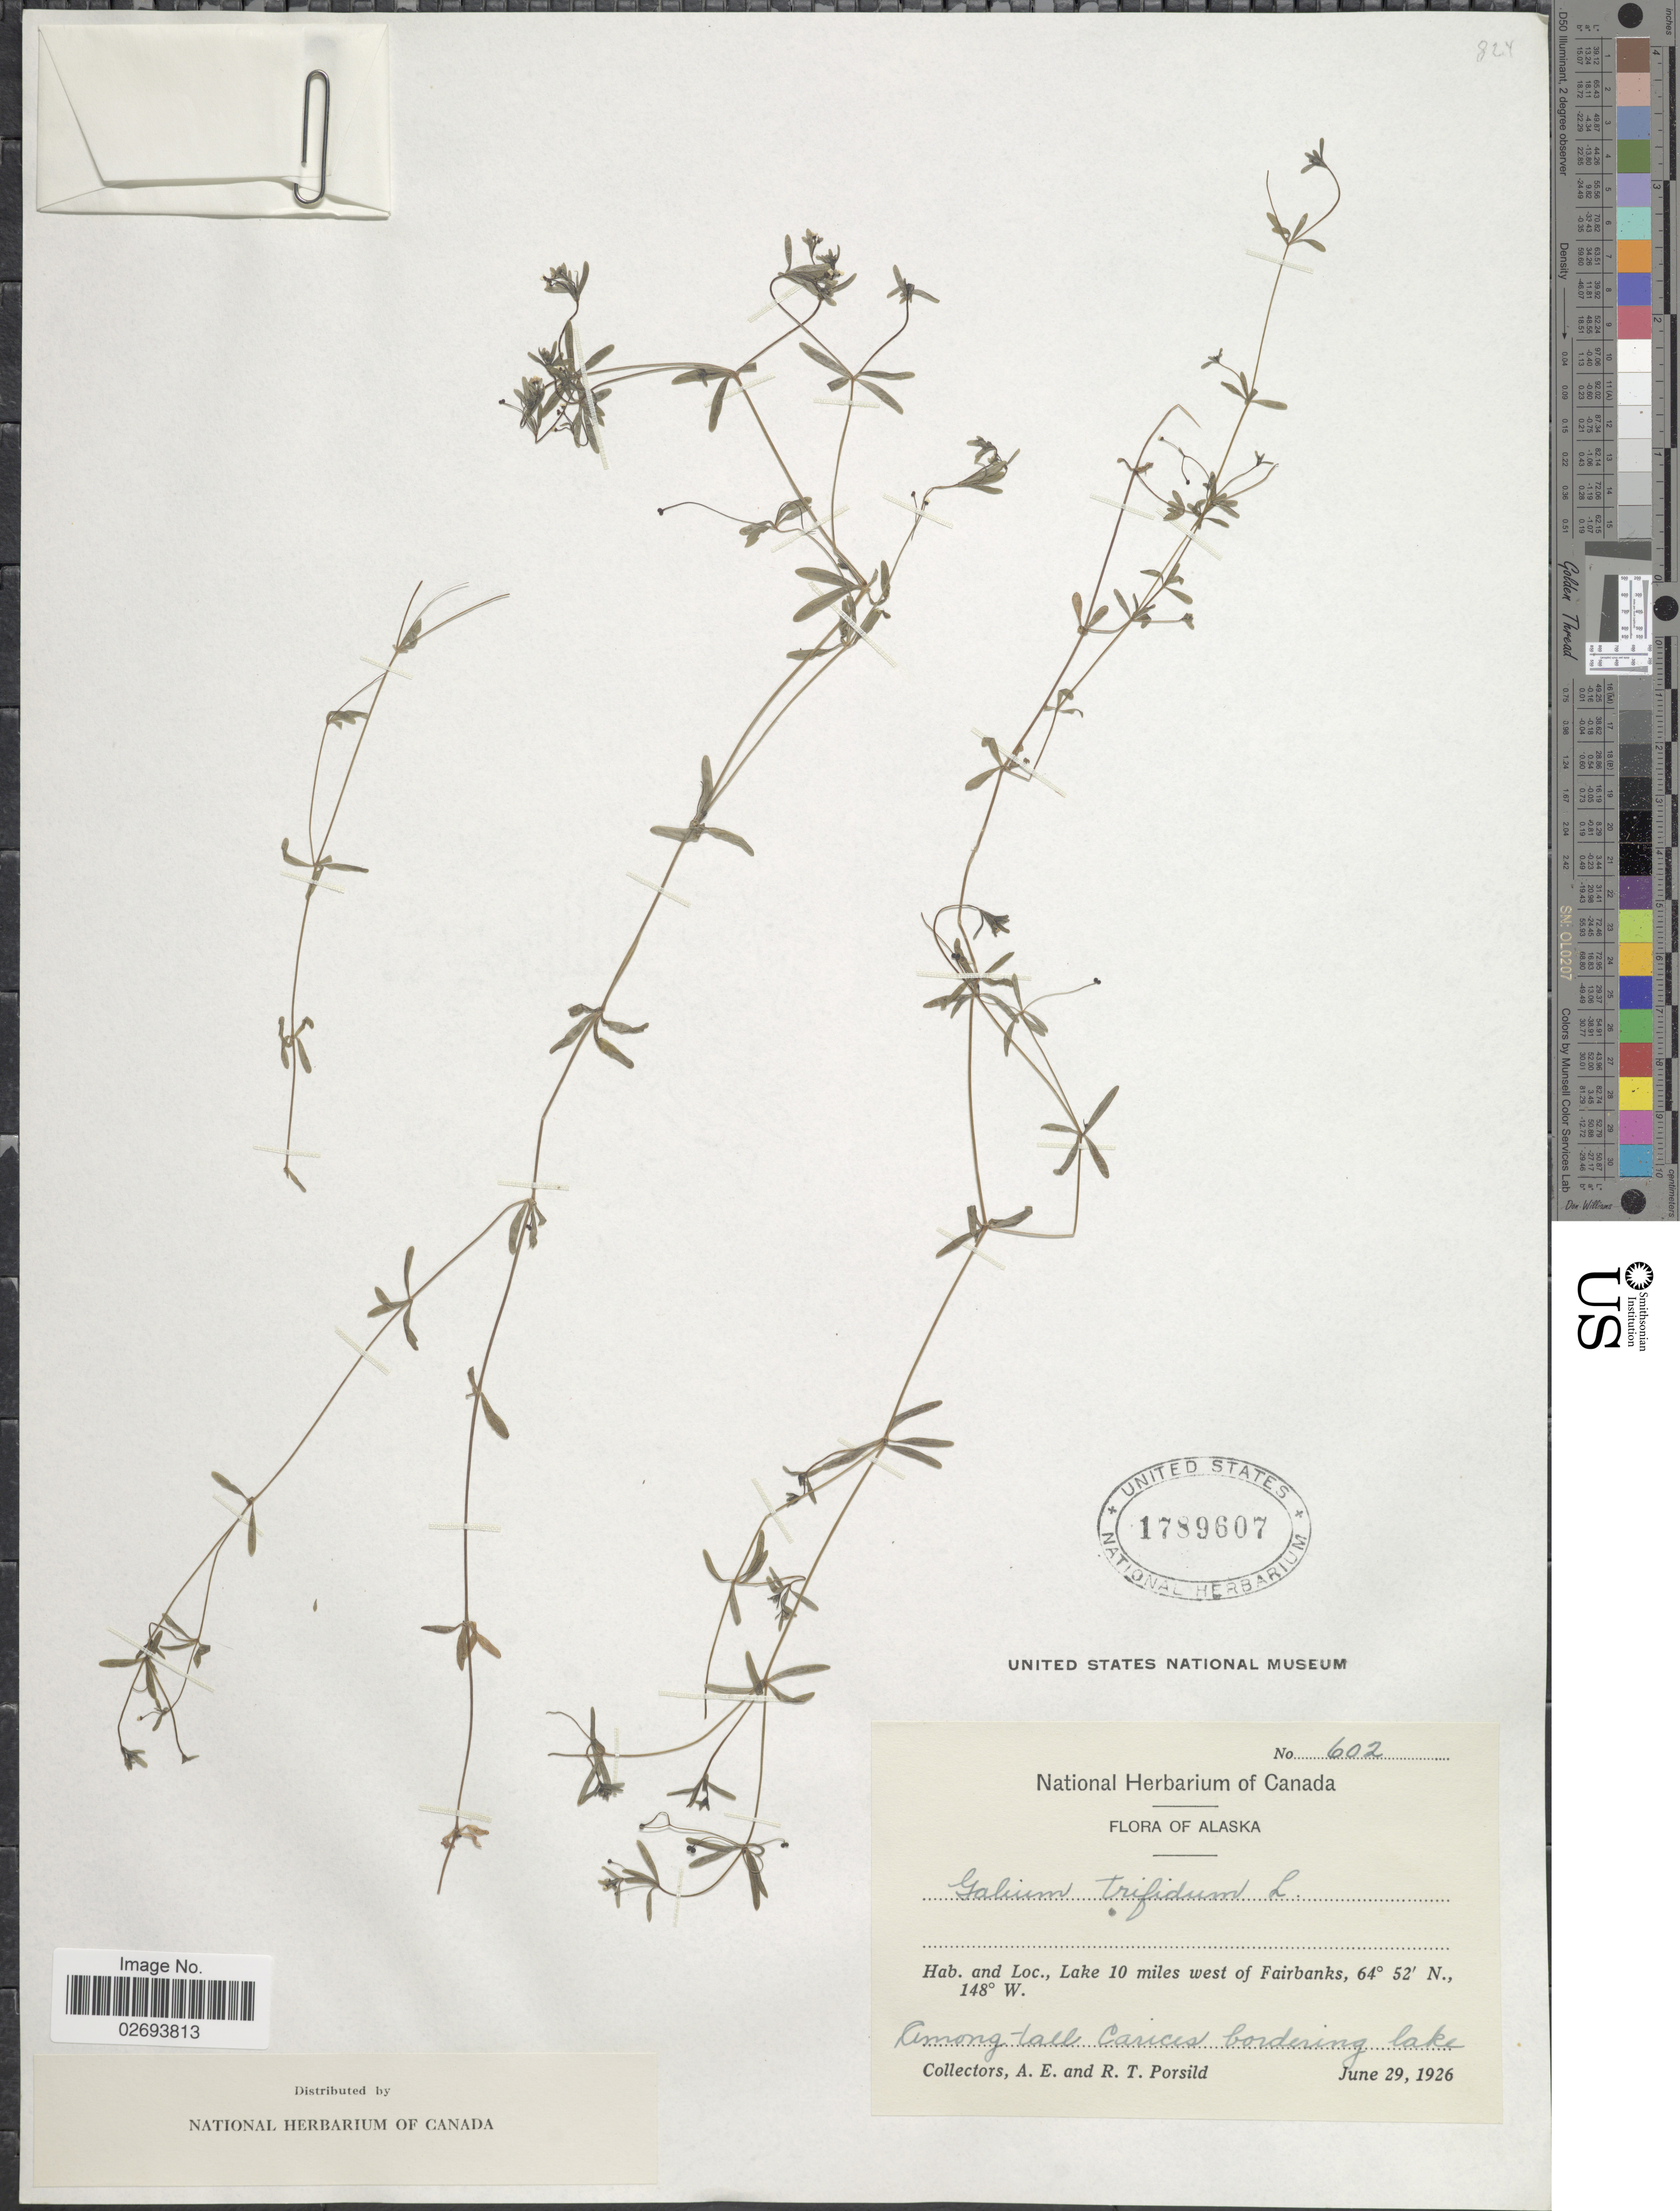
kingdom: Plantae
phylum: Tracheophyta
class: Magnoliopsida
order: Gentianales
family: Rubiaceae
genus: Galium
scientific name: Galium trifidum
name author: L.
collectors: A. E. Porsild & R. T. Porsild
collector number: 602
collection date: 1926-06-29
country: United States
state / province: Alaska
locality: Lake 10 miles west of Fairbanks, Amon tall Carices bordering Lake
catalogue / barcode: US 1789607